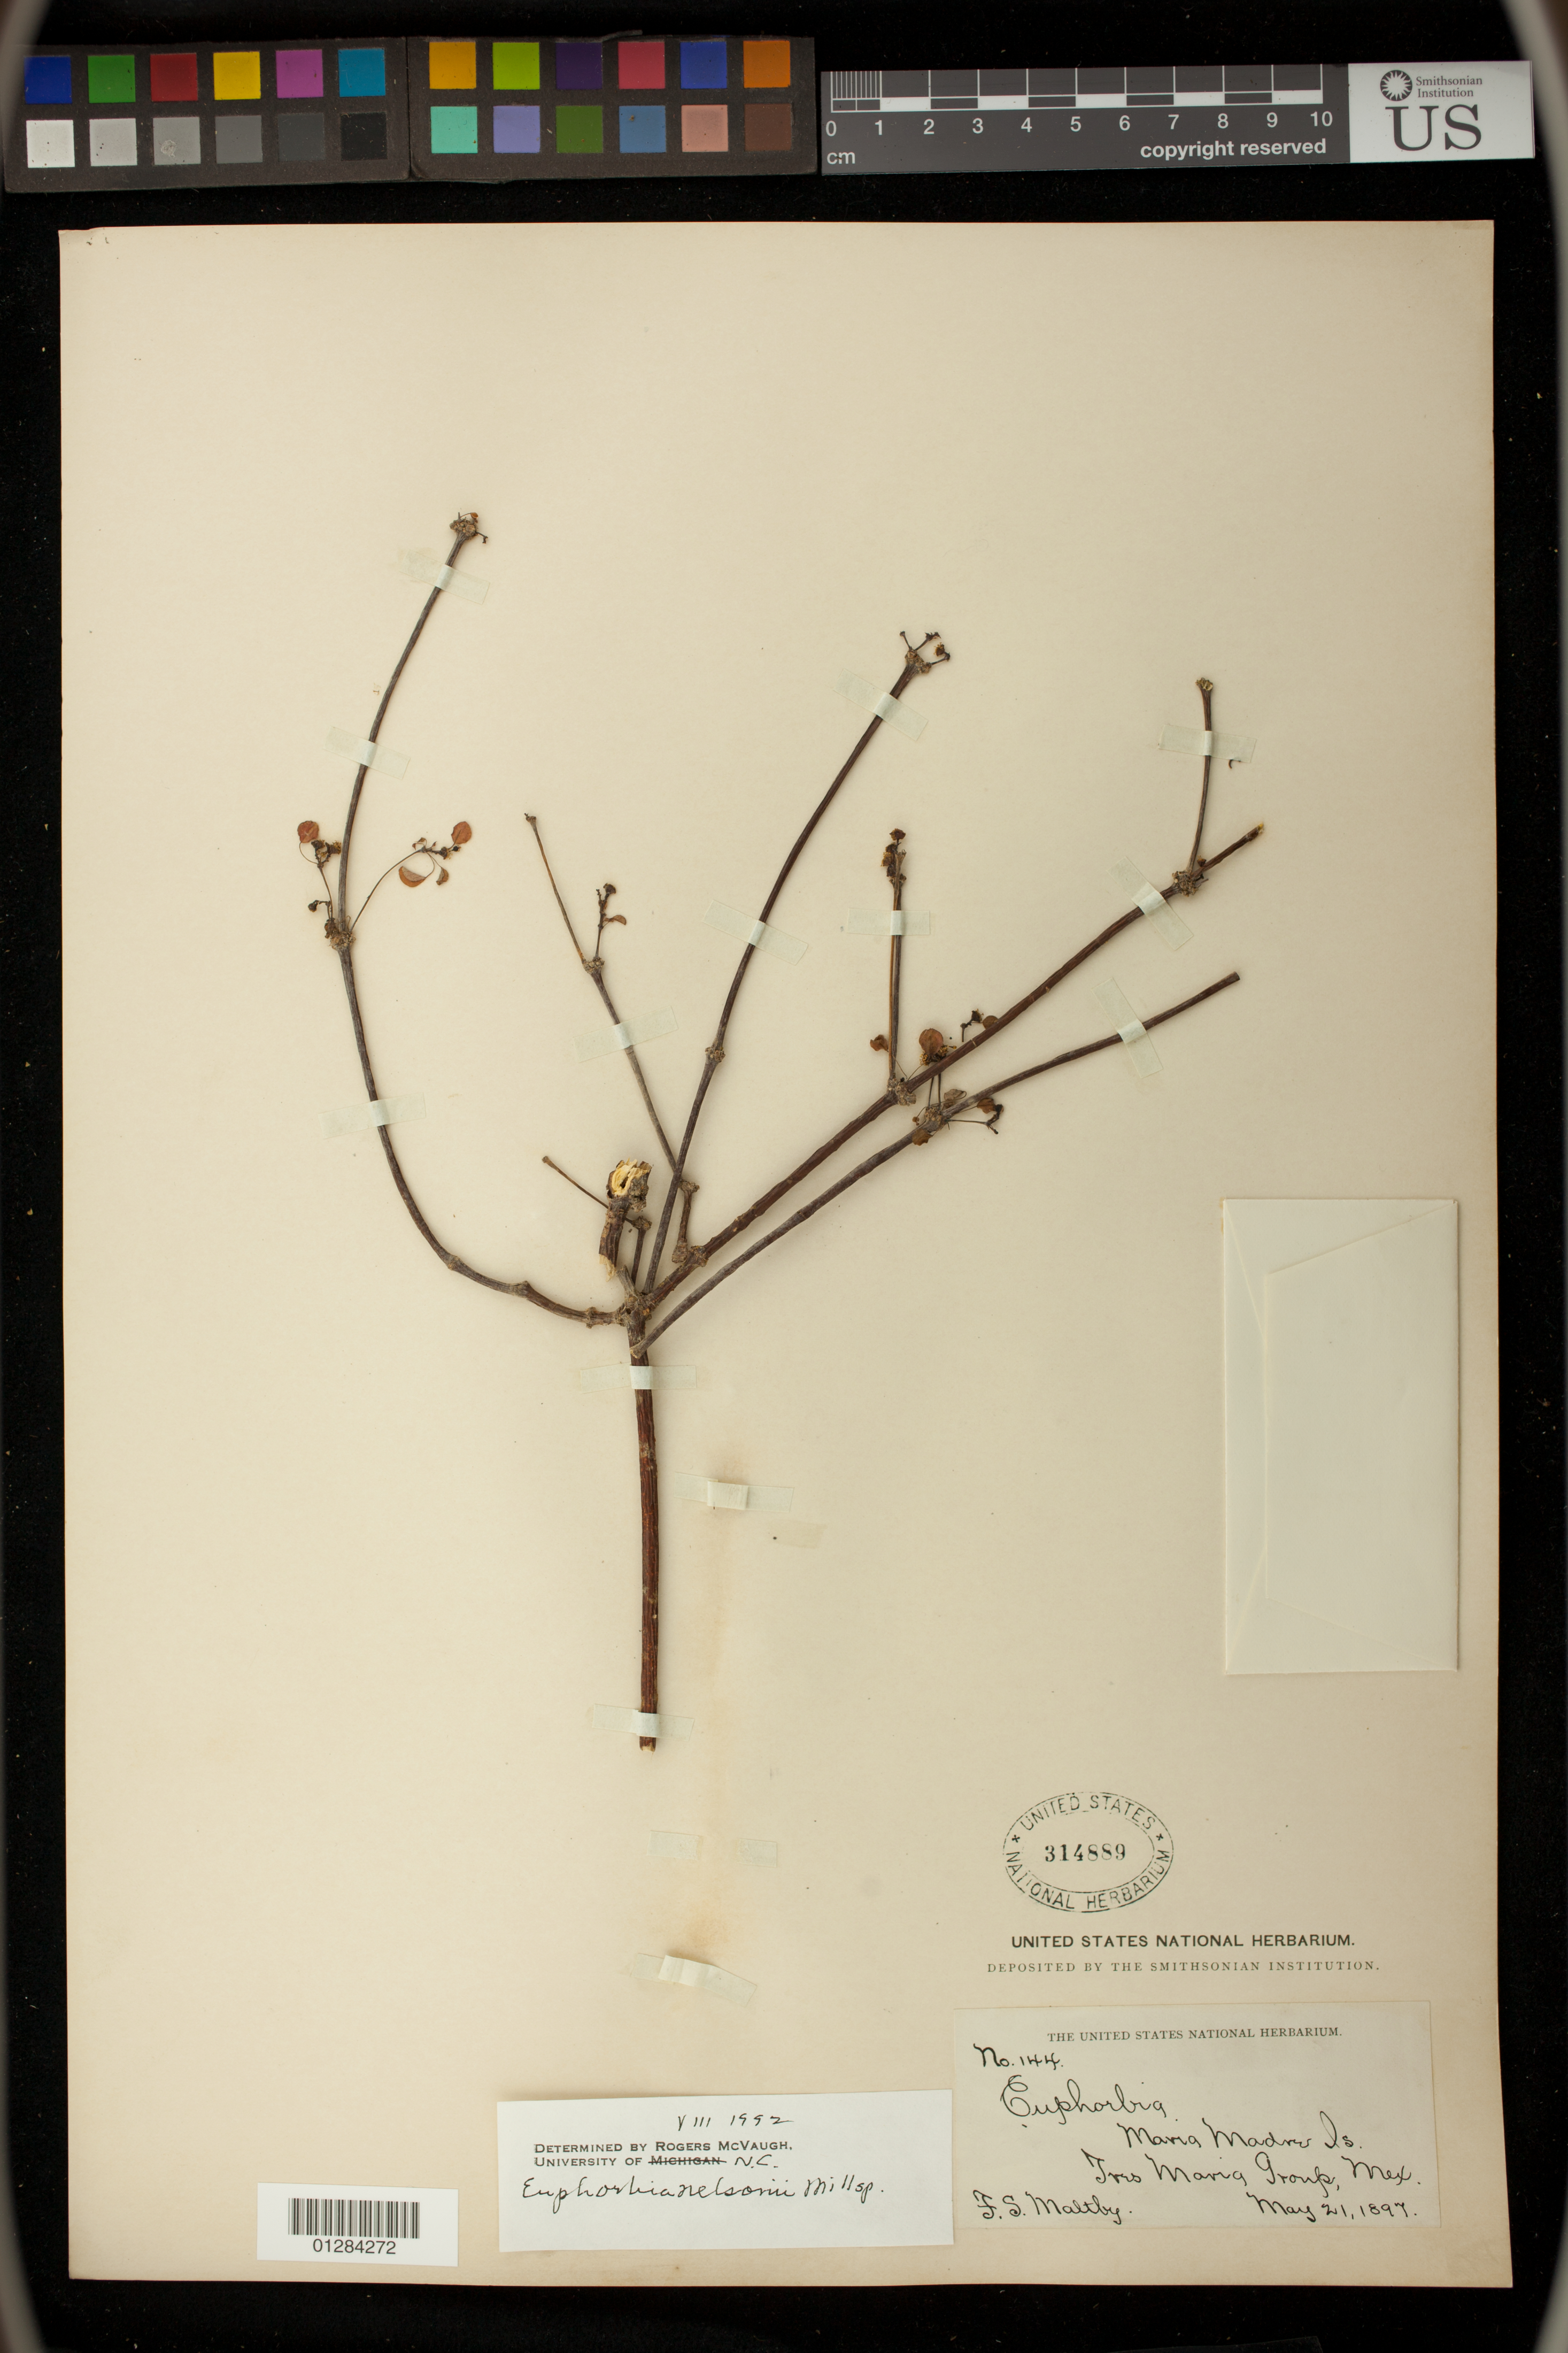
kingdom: Plantae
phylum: Tracheophyta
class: Magnoliopsida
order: Malpighiales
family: Euphorbiaceae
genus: Euphorbia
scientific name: Euphorbia schlechtendalii var. schlechtendalii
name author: Boiss.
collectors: F. S. Maltby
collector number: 144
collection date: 1897-05-21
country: Mexico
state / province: Nayarit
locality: Maria Madre Island, Tres Maria Group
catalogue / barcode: US 314889